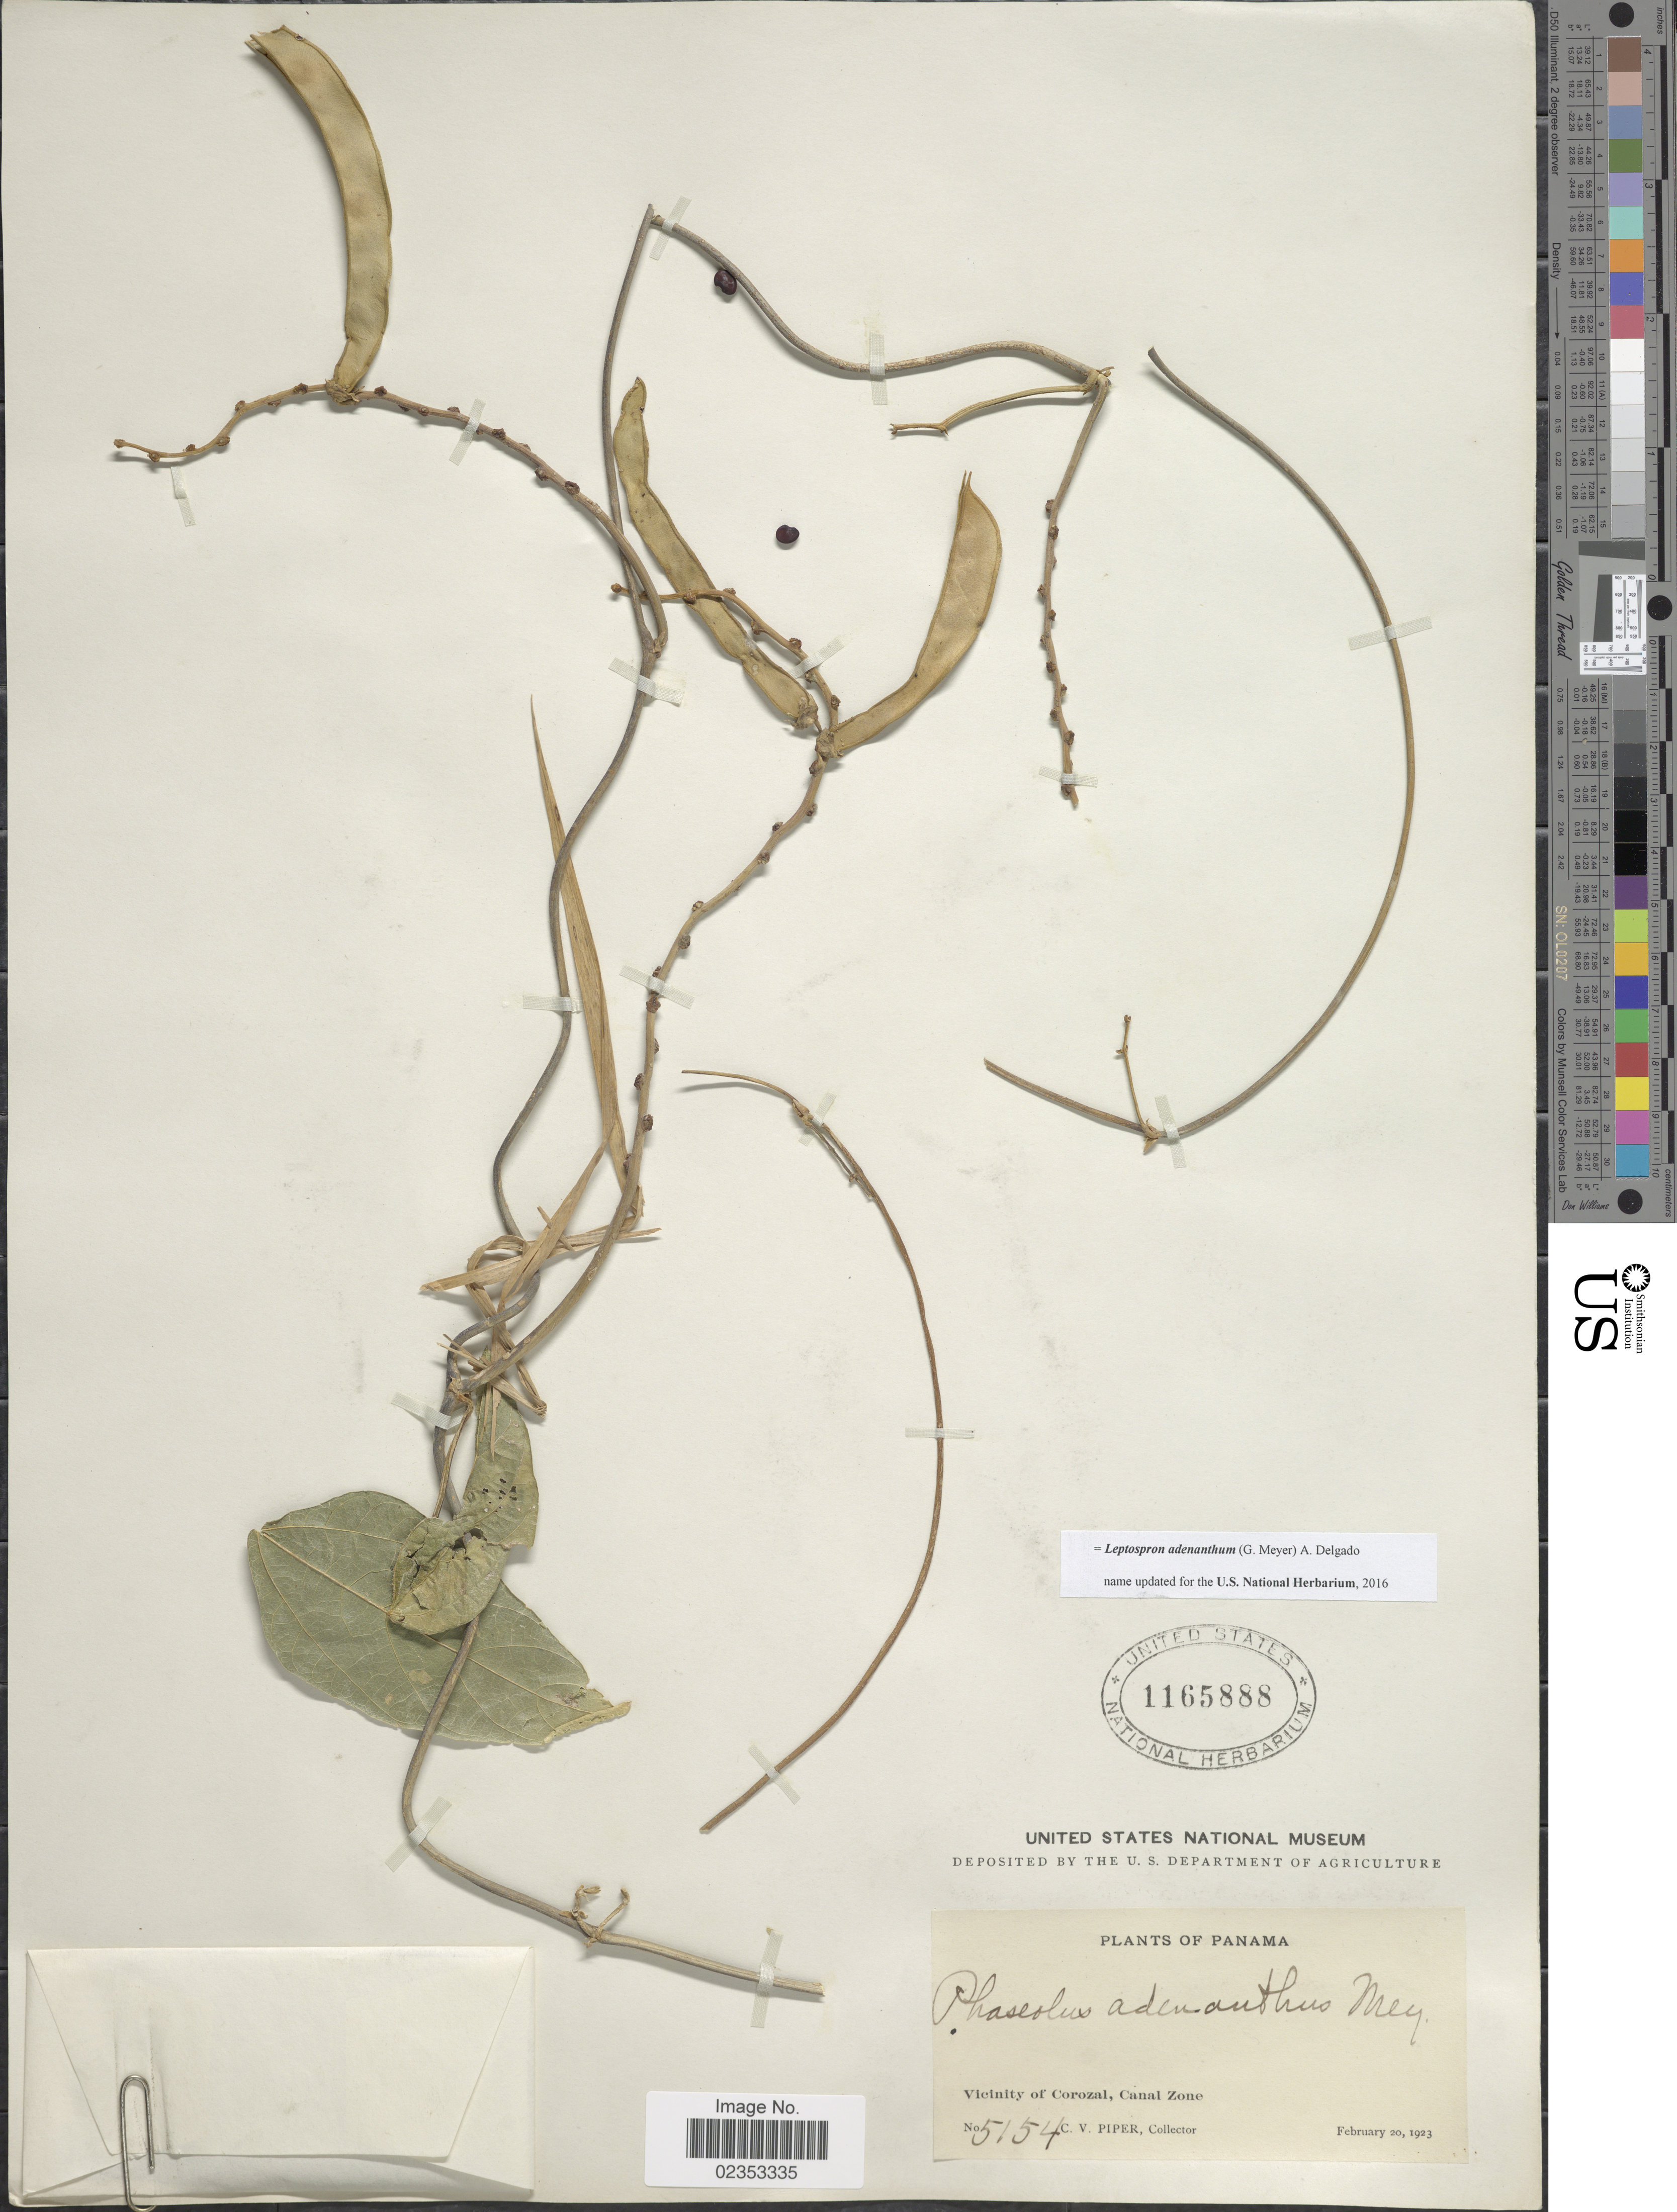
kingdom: Plantae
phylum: Tracheophyta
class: Magnoliopsida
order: Fabales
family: Fabaceae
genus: Leptospron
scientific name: Leptospron adenanthum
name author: (G. Mey.) A. Delgado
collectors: C. V. Piper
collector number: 5154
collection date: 1923-02-20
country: Panama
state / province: Colón / Panamá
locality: Vicinity of Corozal, Canal Zone.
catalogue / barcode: US 1165888